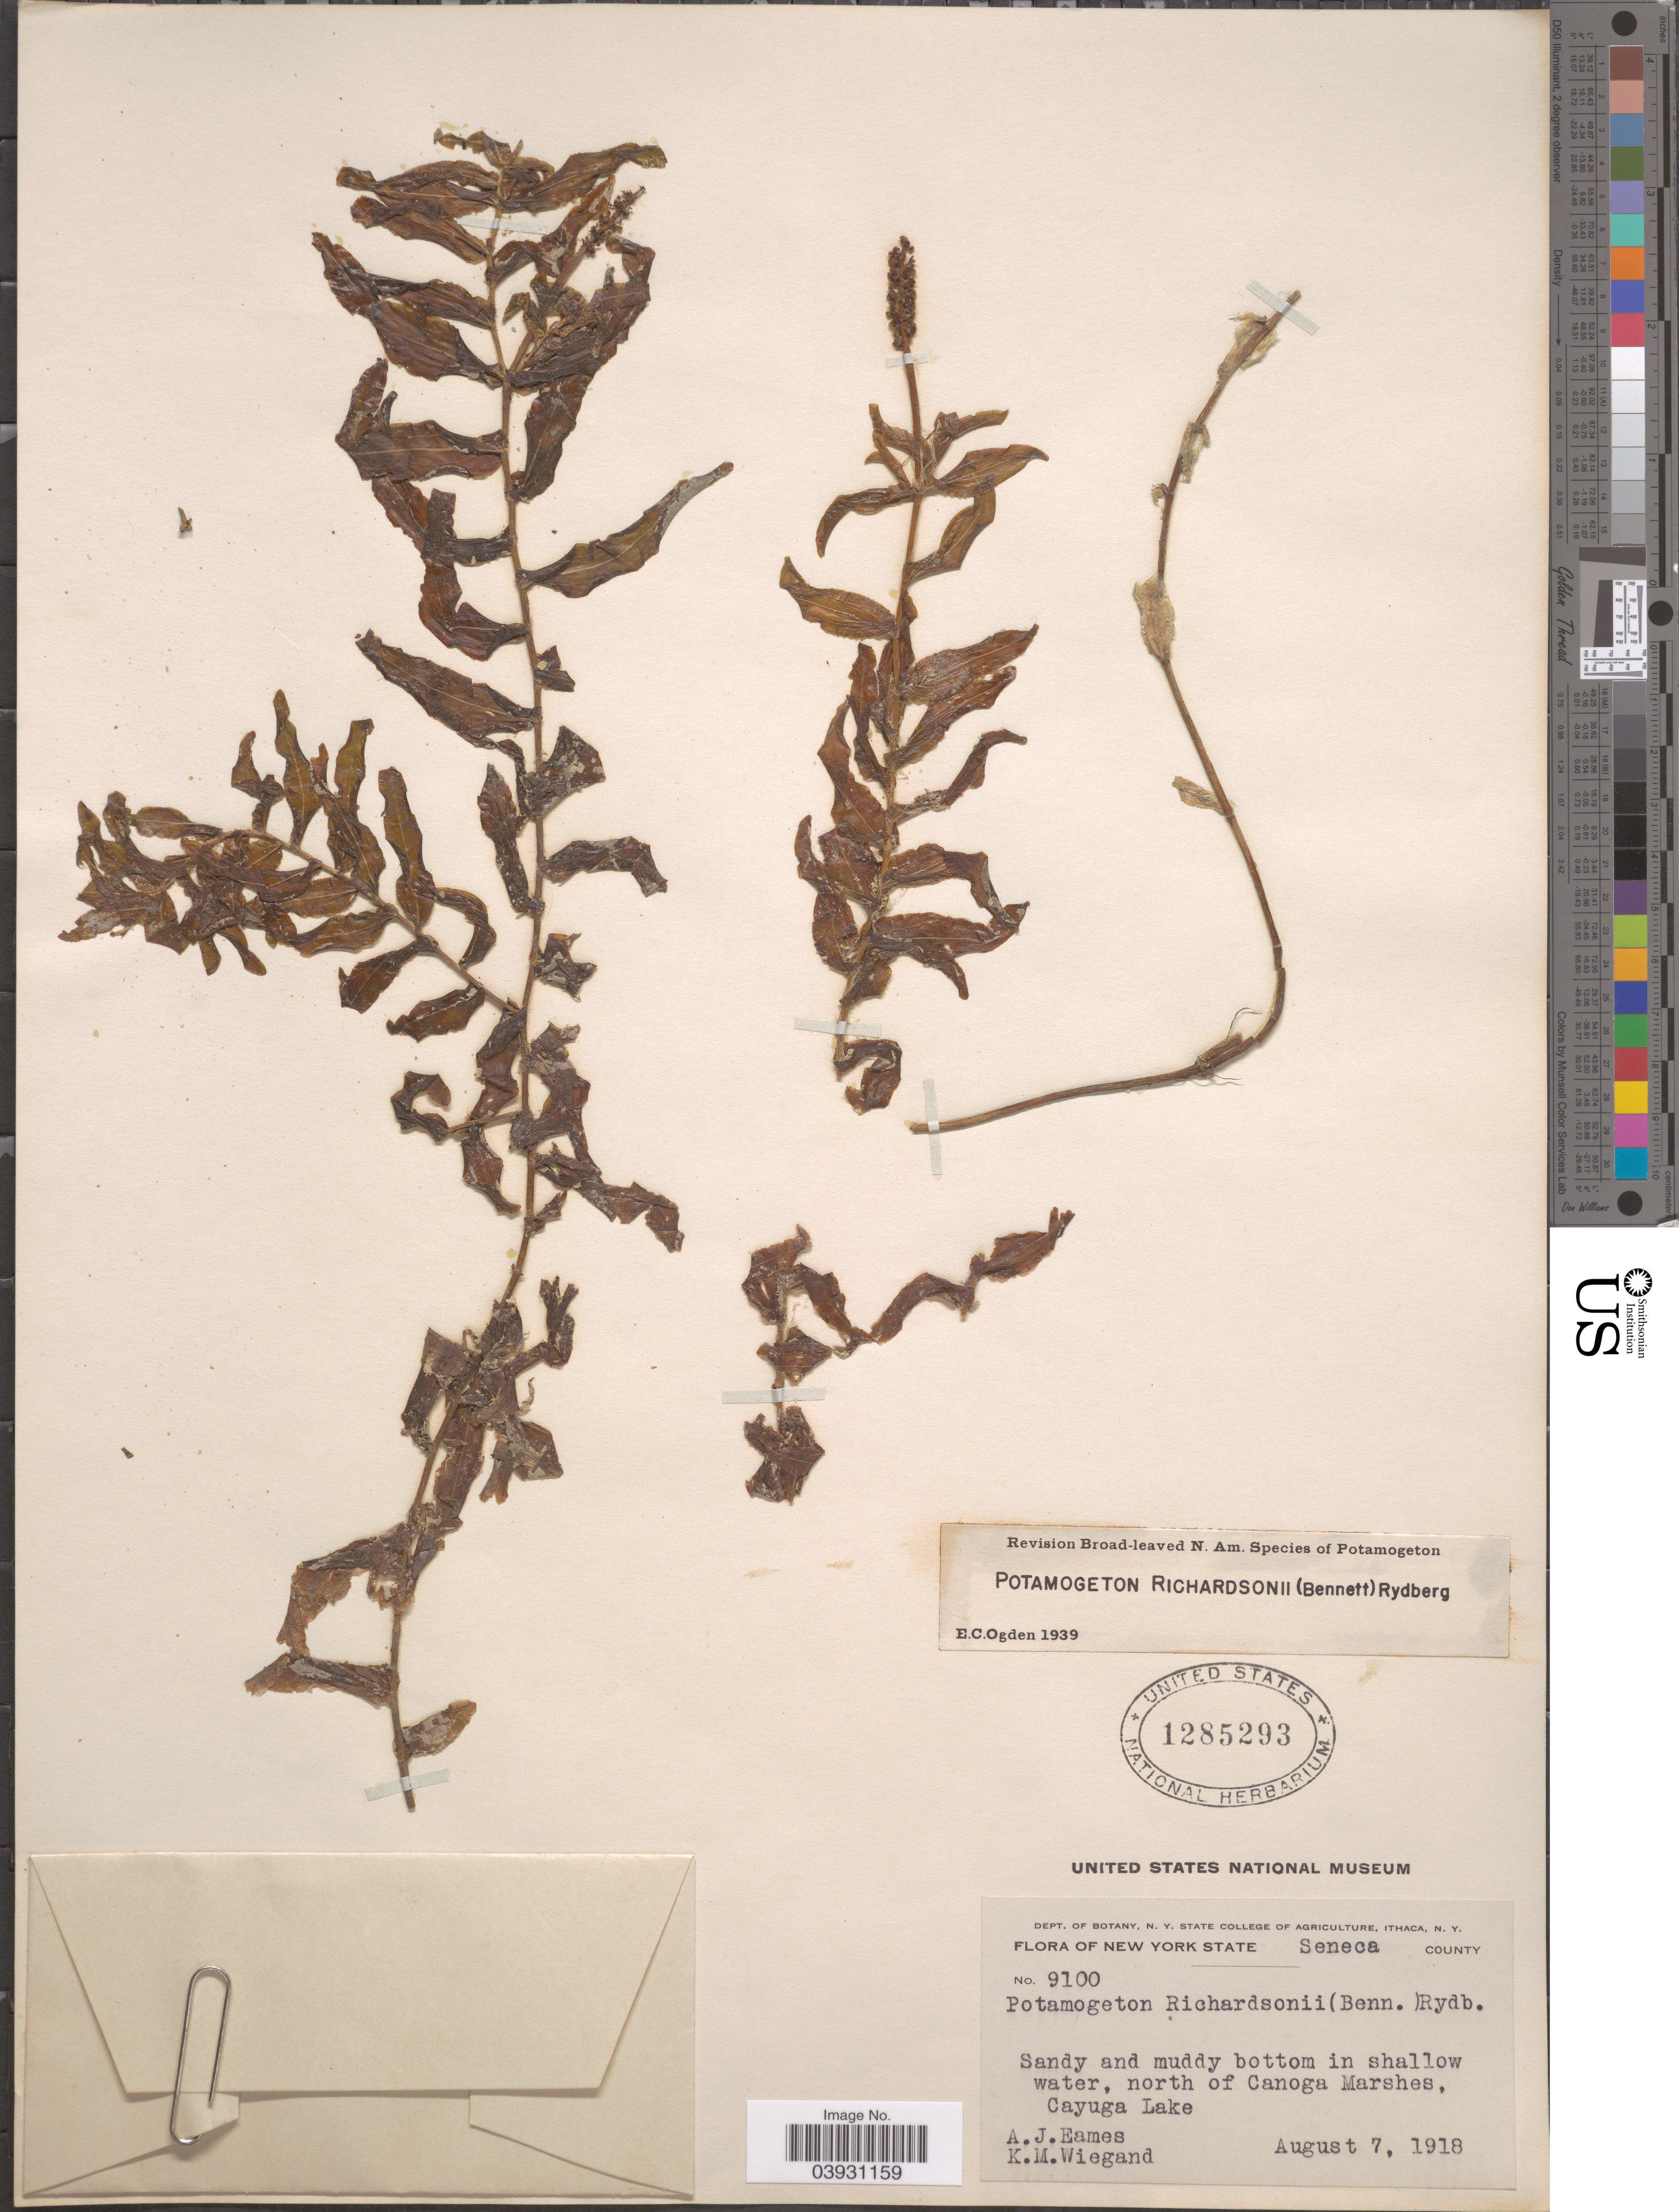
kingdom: Plantae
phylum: Tracheophyta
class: Liliopsida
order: Alismatales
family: Potamogetonaceae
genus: Potamogeton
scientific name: Potamogeton richardsonii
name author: (A.W. Benn.) Rydb.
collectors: A. J. Eames & K. M. Wiegand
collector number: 9100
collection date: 1918-08-07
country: United States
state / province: New York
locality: Seneca County. North of Canoga Marshes, Cayuga Lake.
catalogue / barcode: US 1285293